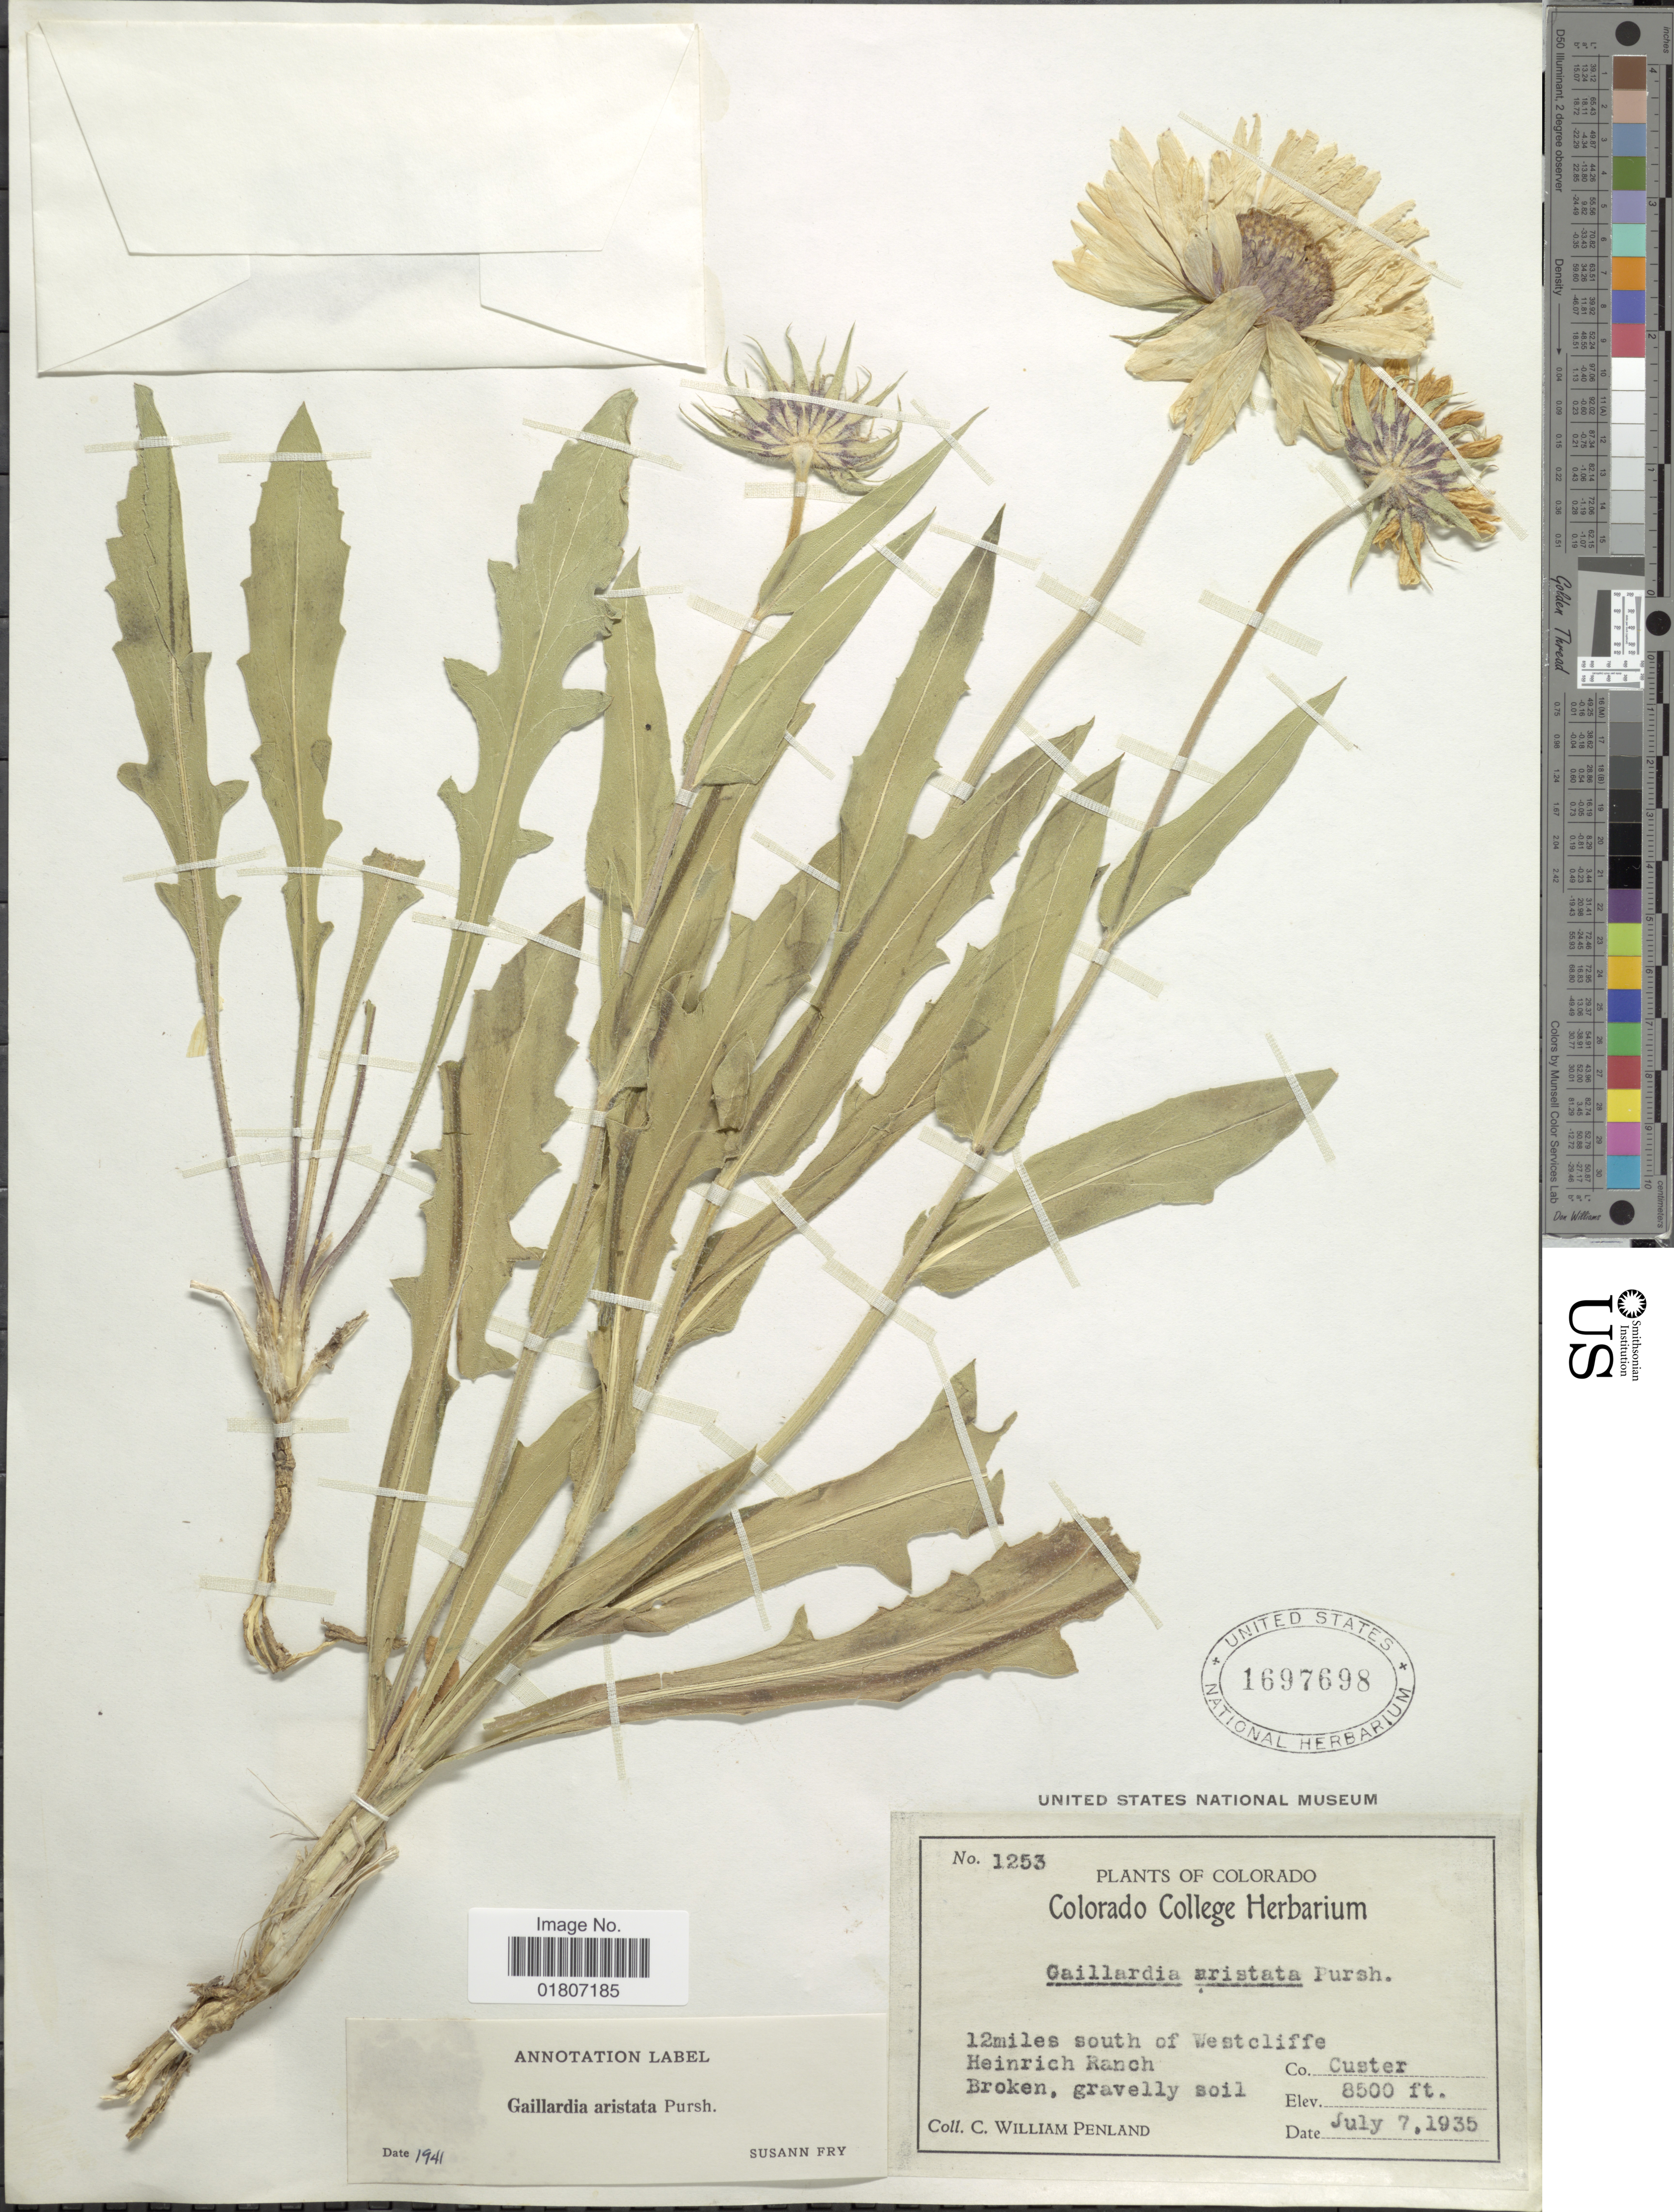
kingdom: Plantae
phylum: Tracheophyta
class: Magnoliopsida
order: Asterales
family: Asteraceae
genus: Gaillardia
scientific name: Gaillardia aristata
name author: Pursh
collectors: C. W. Penland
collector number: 1253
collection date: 1935-07-07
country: United States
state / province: Colorado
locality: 12miles south of Westcliffe Heinrich Ranch. Co. Custer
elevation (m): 2591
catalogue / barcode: US 1697698